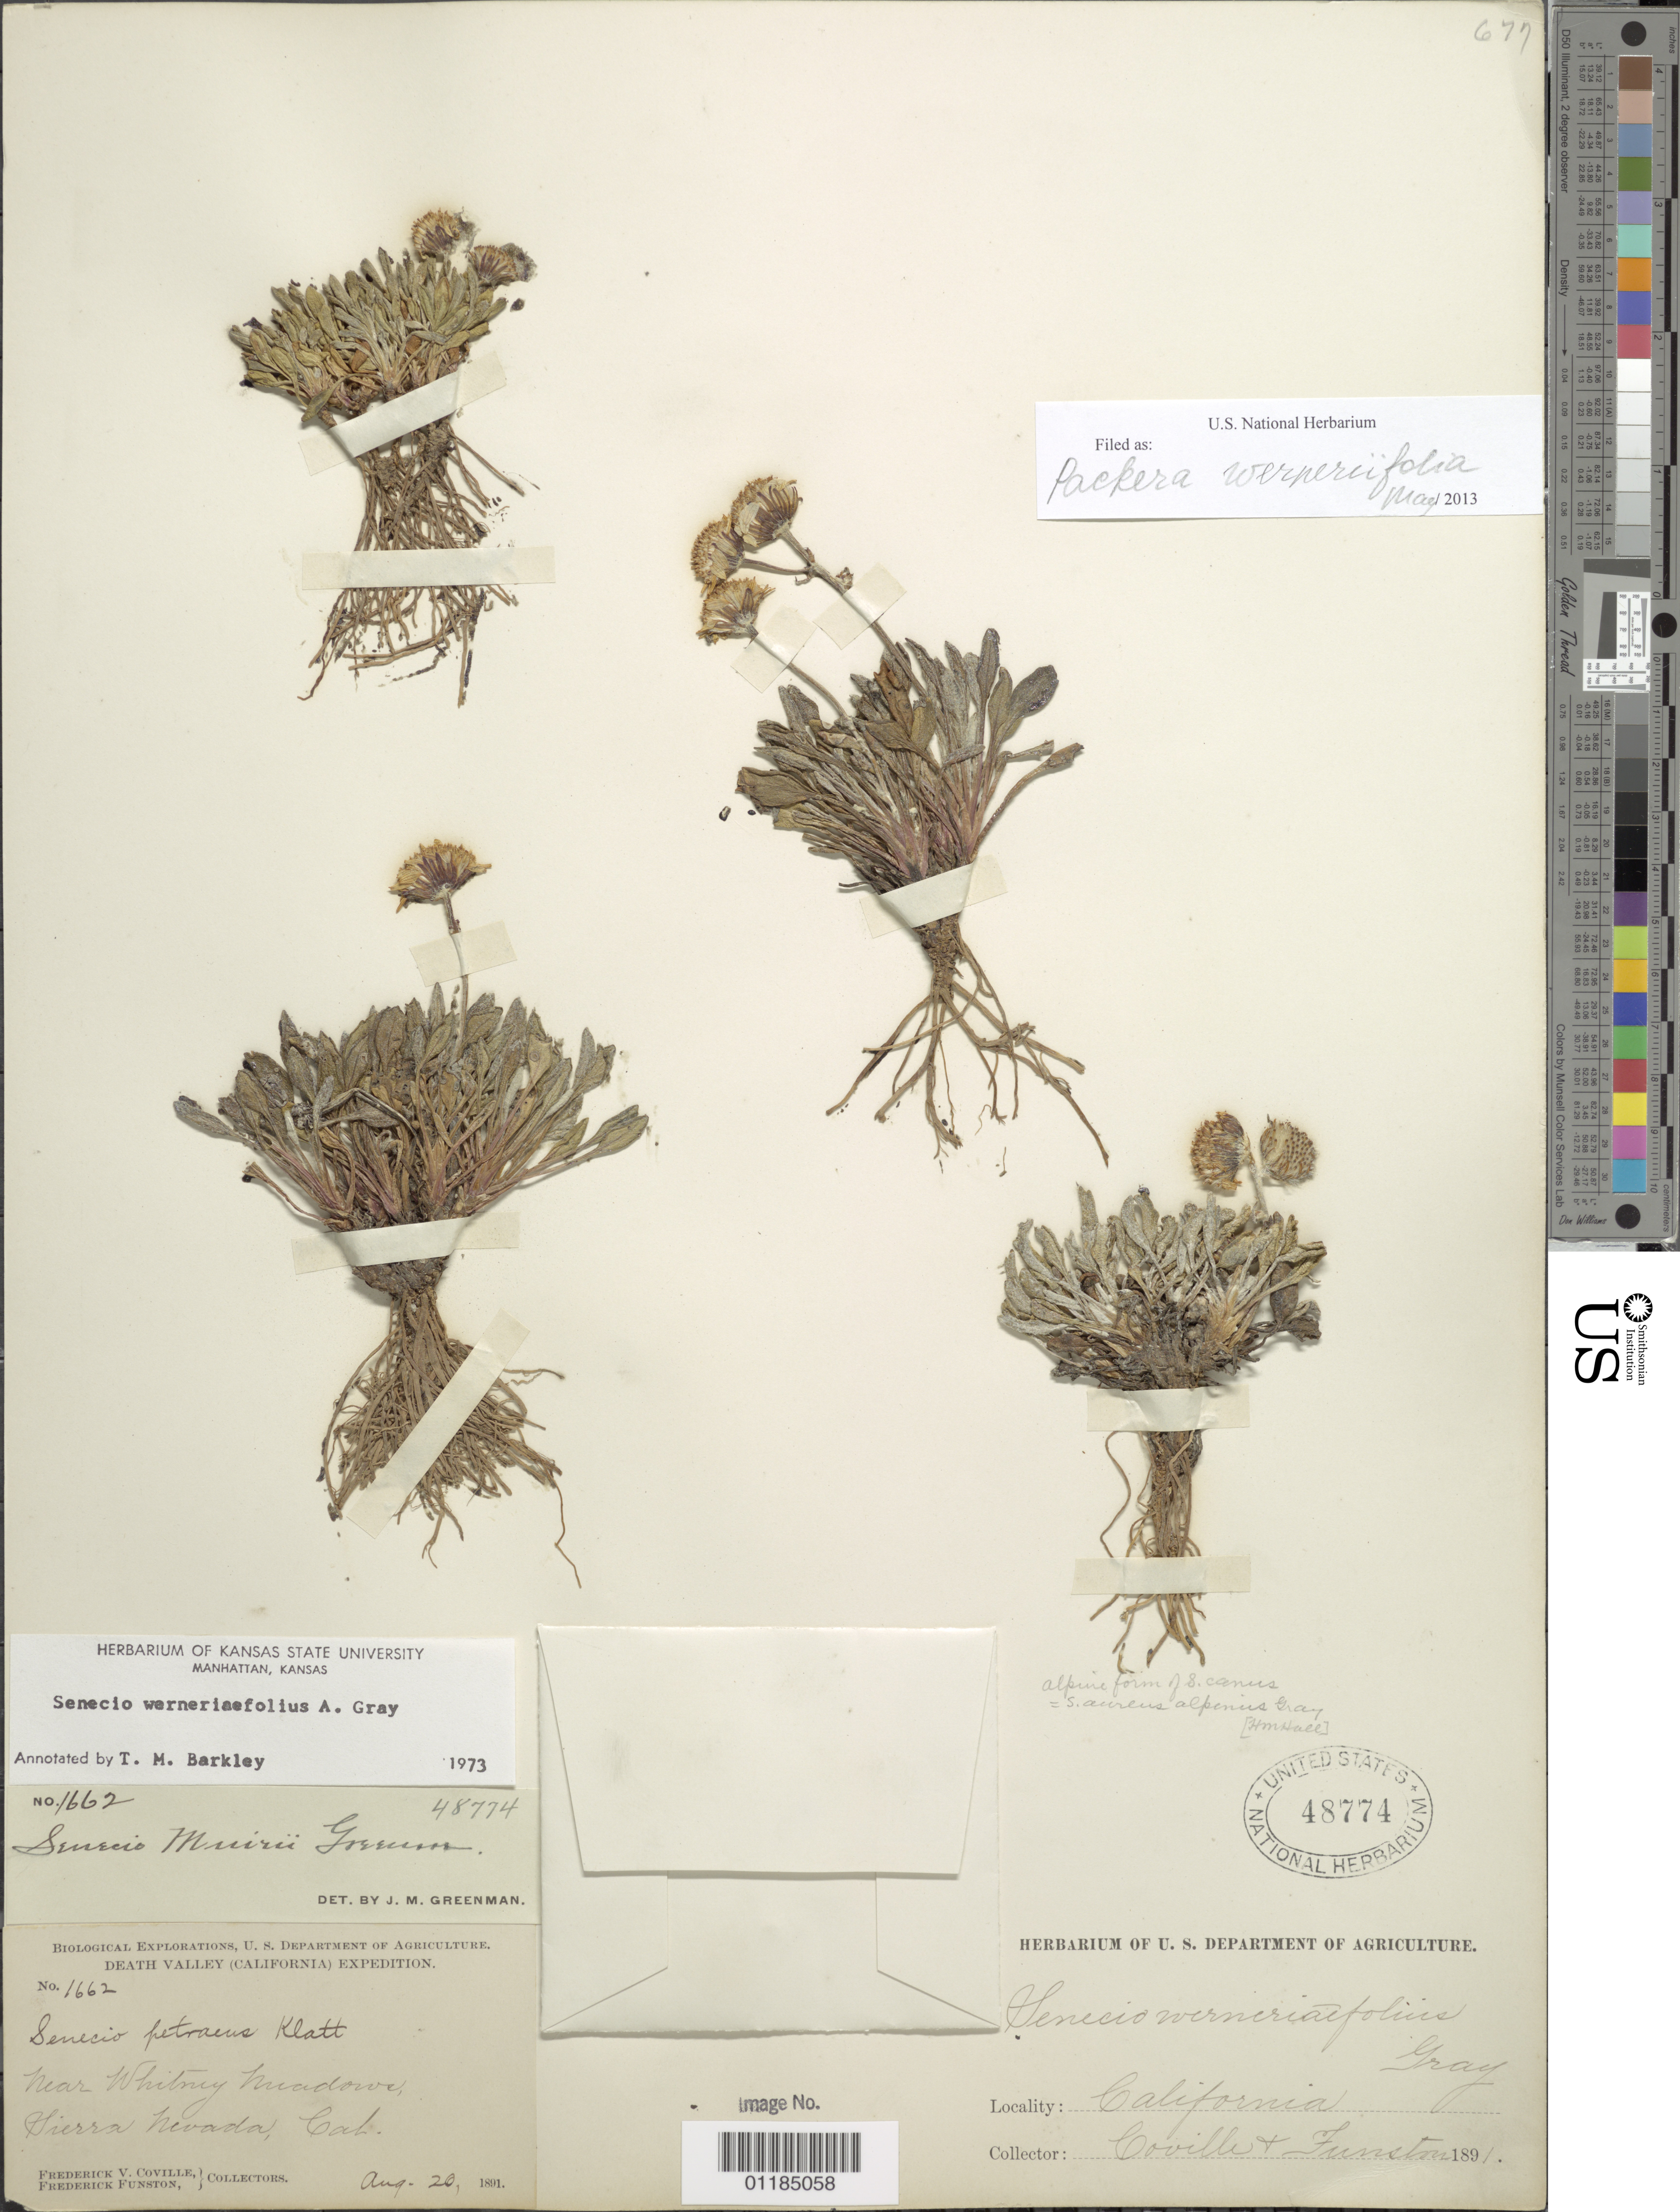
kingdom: Plantae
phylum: Tracheophyta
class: Magnoliopsida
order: Asterales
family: Asteraceae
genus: Packera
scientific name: Packera werneriifolia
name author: (A. Gray) W.A. Weber & Á. Löve ex Trock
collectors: F. V. Coville & F. Funston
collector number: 1662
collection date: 1891-08-20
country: United States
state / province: California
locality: near Whitney Meadows, Sierra Nevada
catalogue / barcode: US 48774